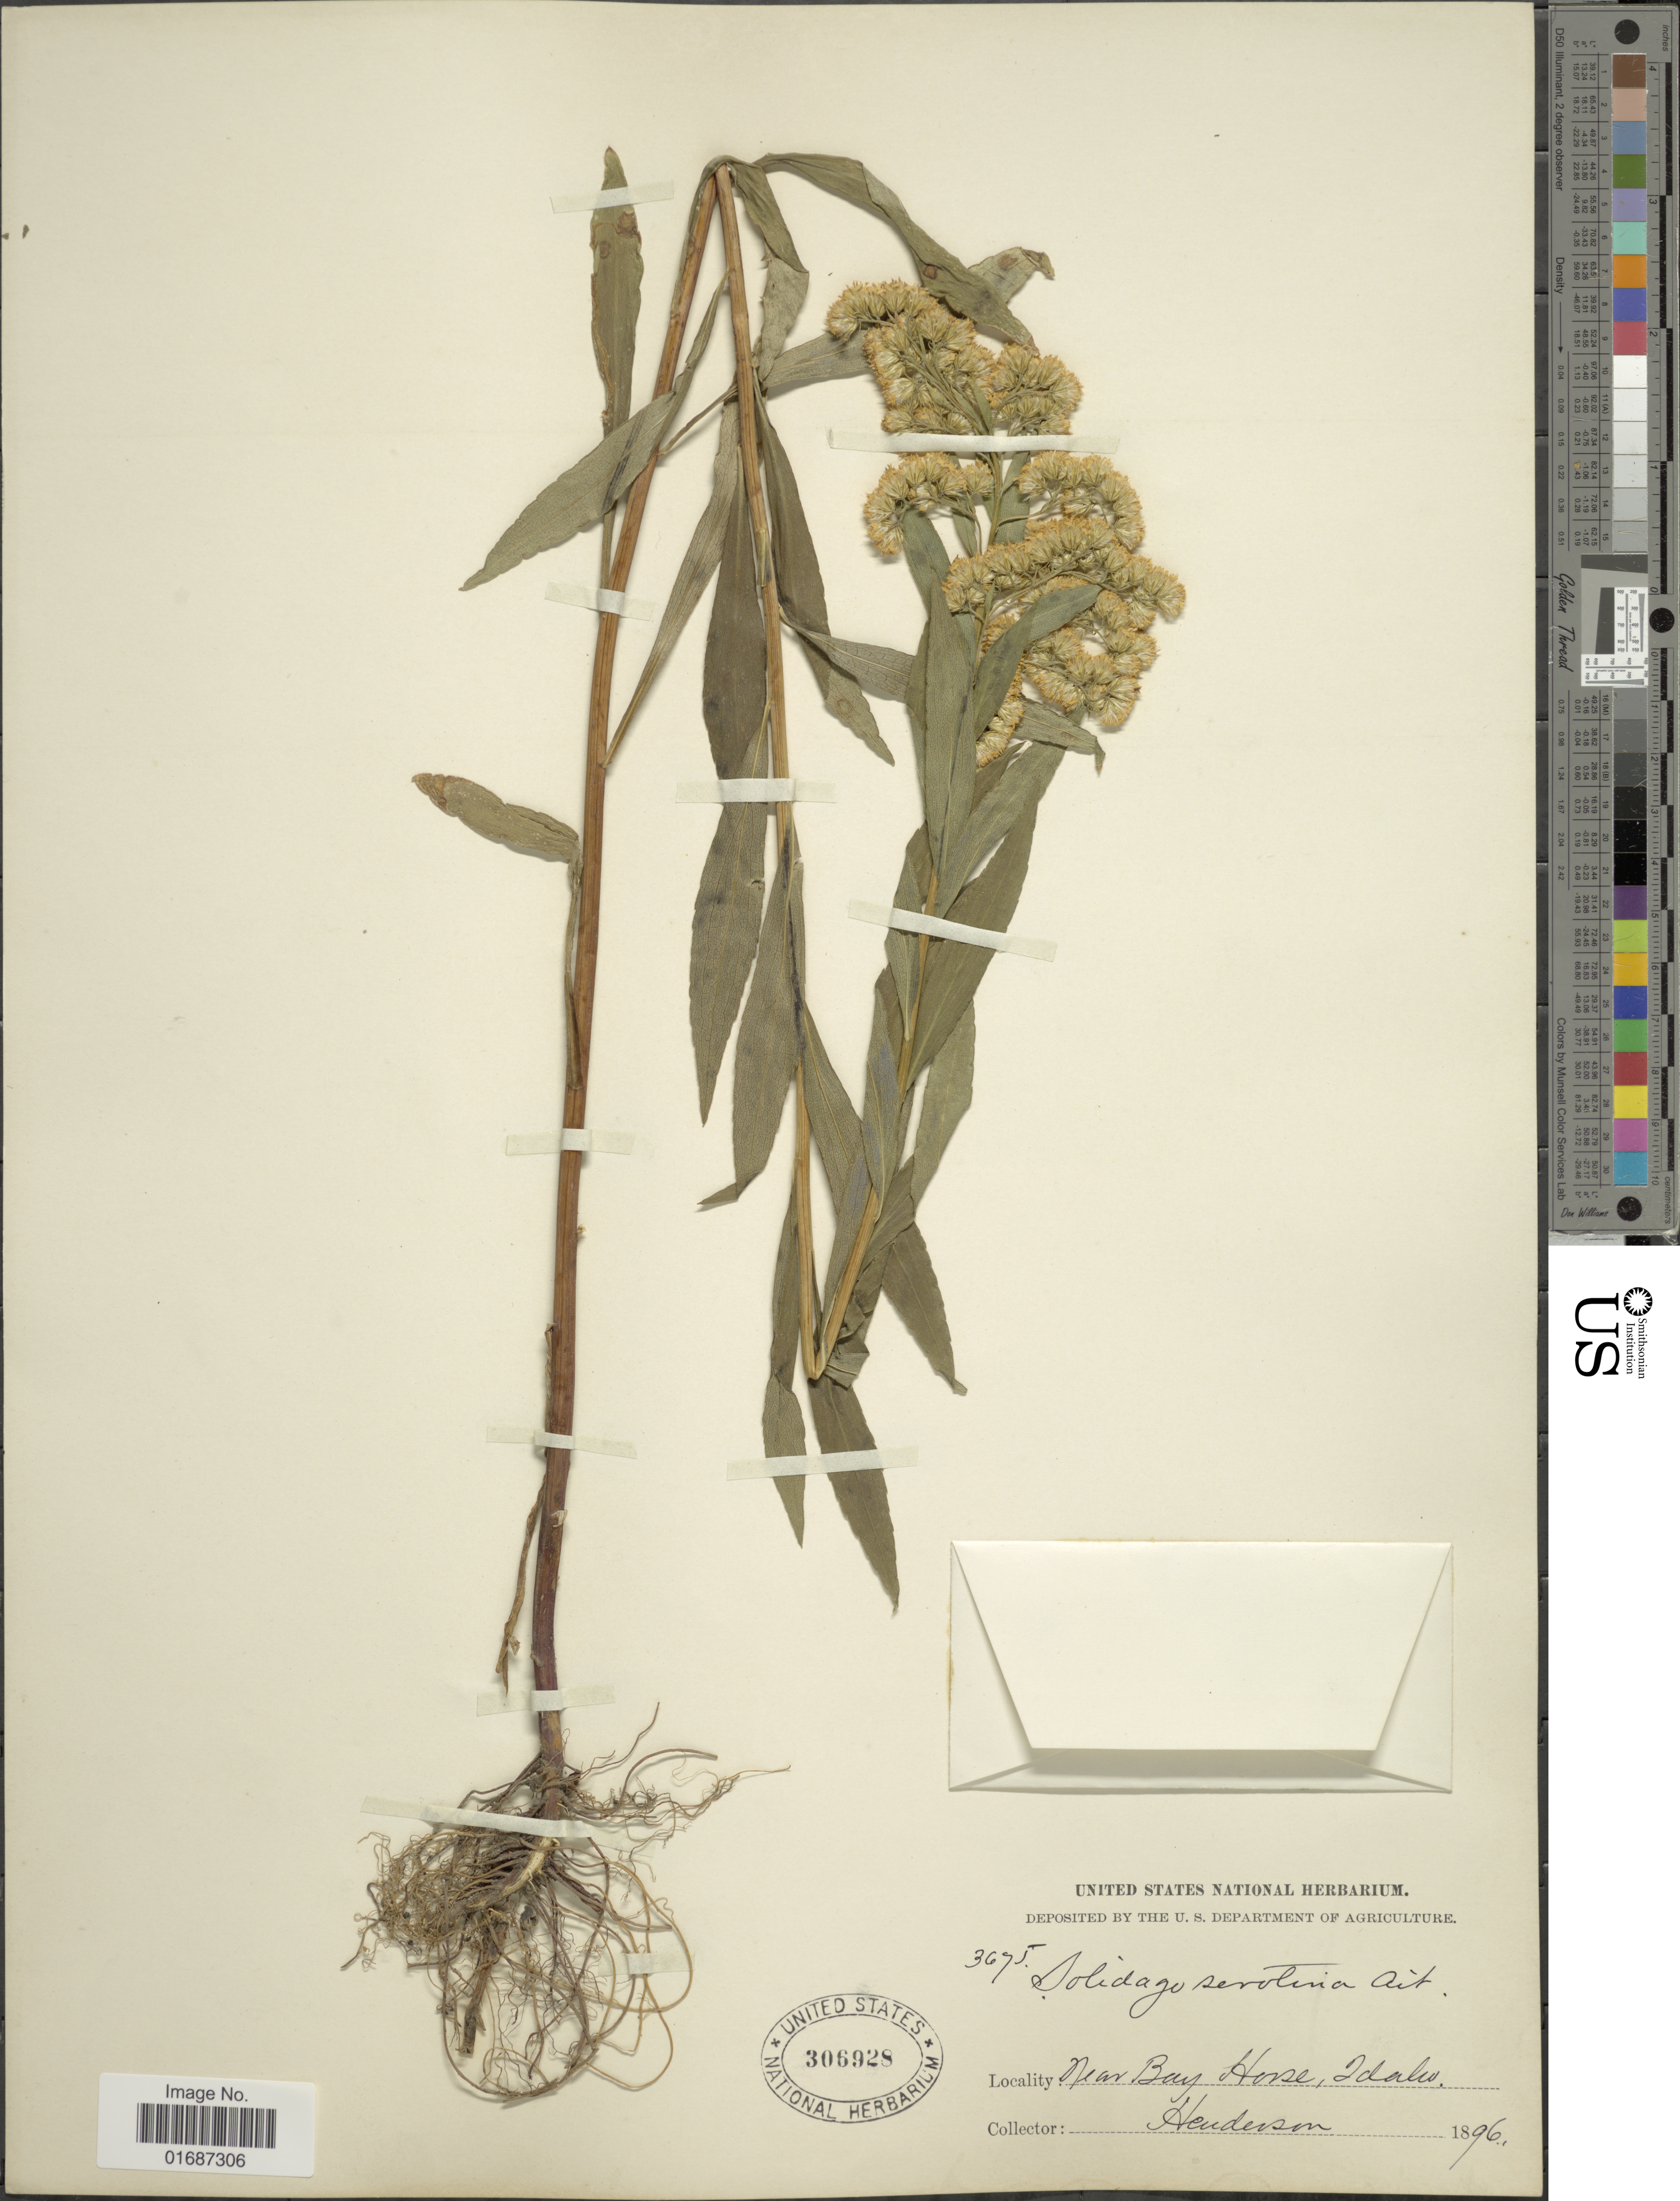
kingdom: Plantae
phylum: Tracheophyta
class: Magnoliopsida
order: Asterales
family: Asteraceae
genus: Solidago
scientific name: Solidago gigantea var. leiophylla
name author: Fernald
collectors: -. Henderson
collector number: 3675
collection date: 1896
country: United States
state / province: Idaho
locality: Near Bay Horse.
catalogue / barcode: US 306928